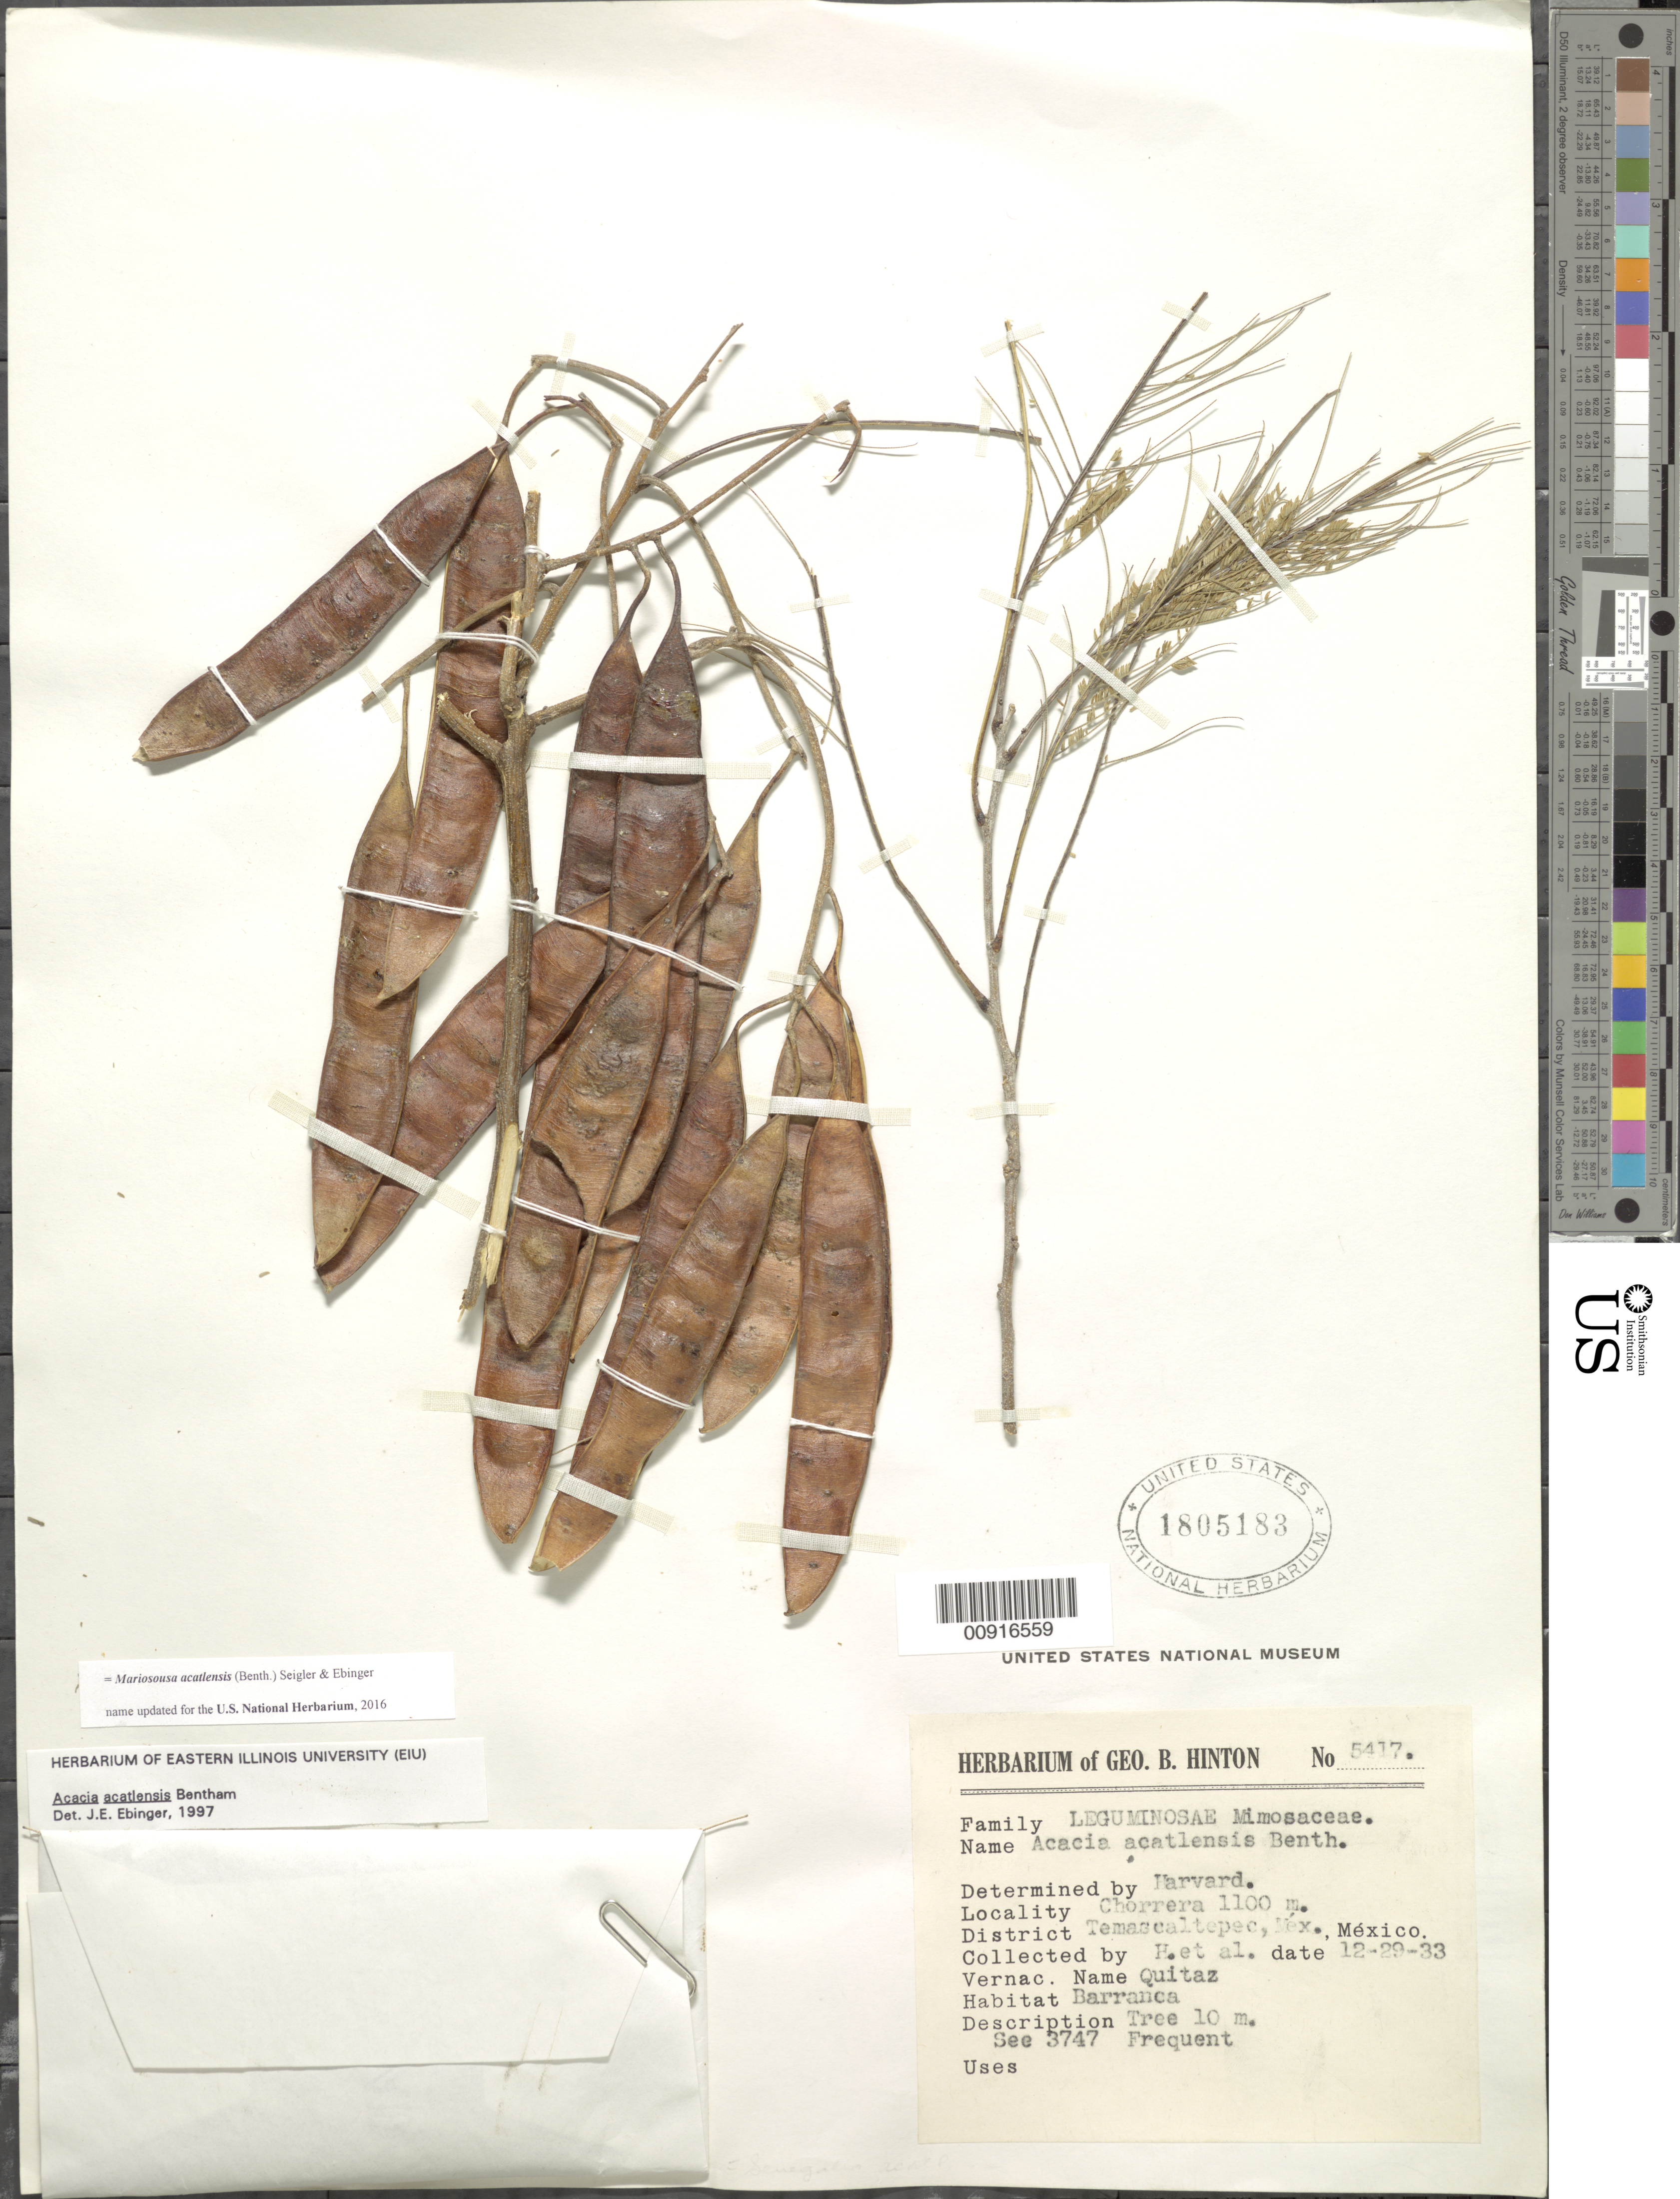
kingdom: Plantae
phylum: Tracheophyta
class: Magnoliopsida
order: Fabales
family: Fabaceae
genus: Mariosousa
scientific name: Mariosousa acatlensis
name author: (Benth.) Seigler & Ebinger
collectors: G. B. Hinton & et al.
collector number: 5417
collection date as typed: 29 Dec 1933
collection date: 1933-12-29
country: Mexico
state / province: México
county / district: Temascaltepec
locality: Chorrera, District Temascaltepec, State of México.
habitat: Barranca.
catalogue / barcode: US 1805183